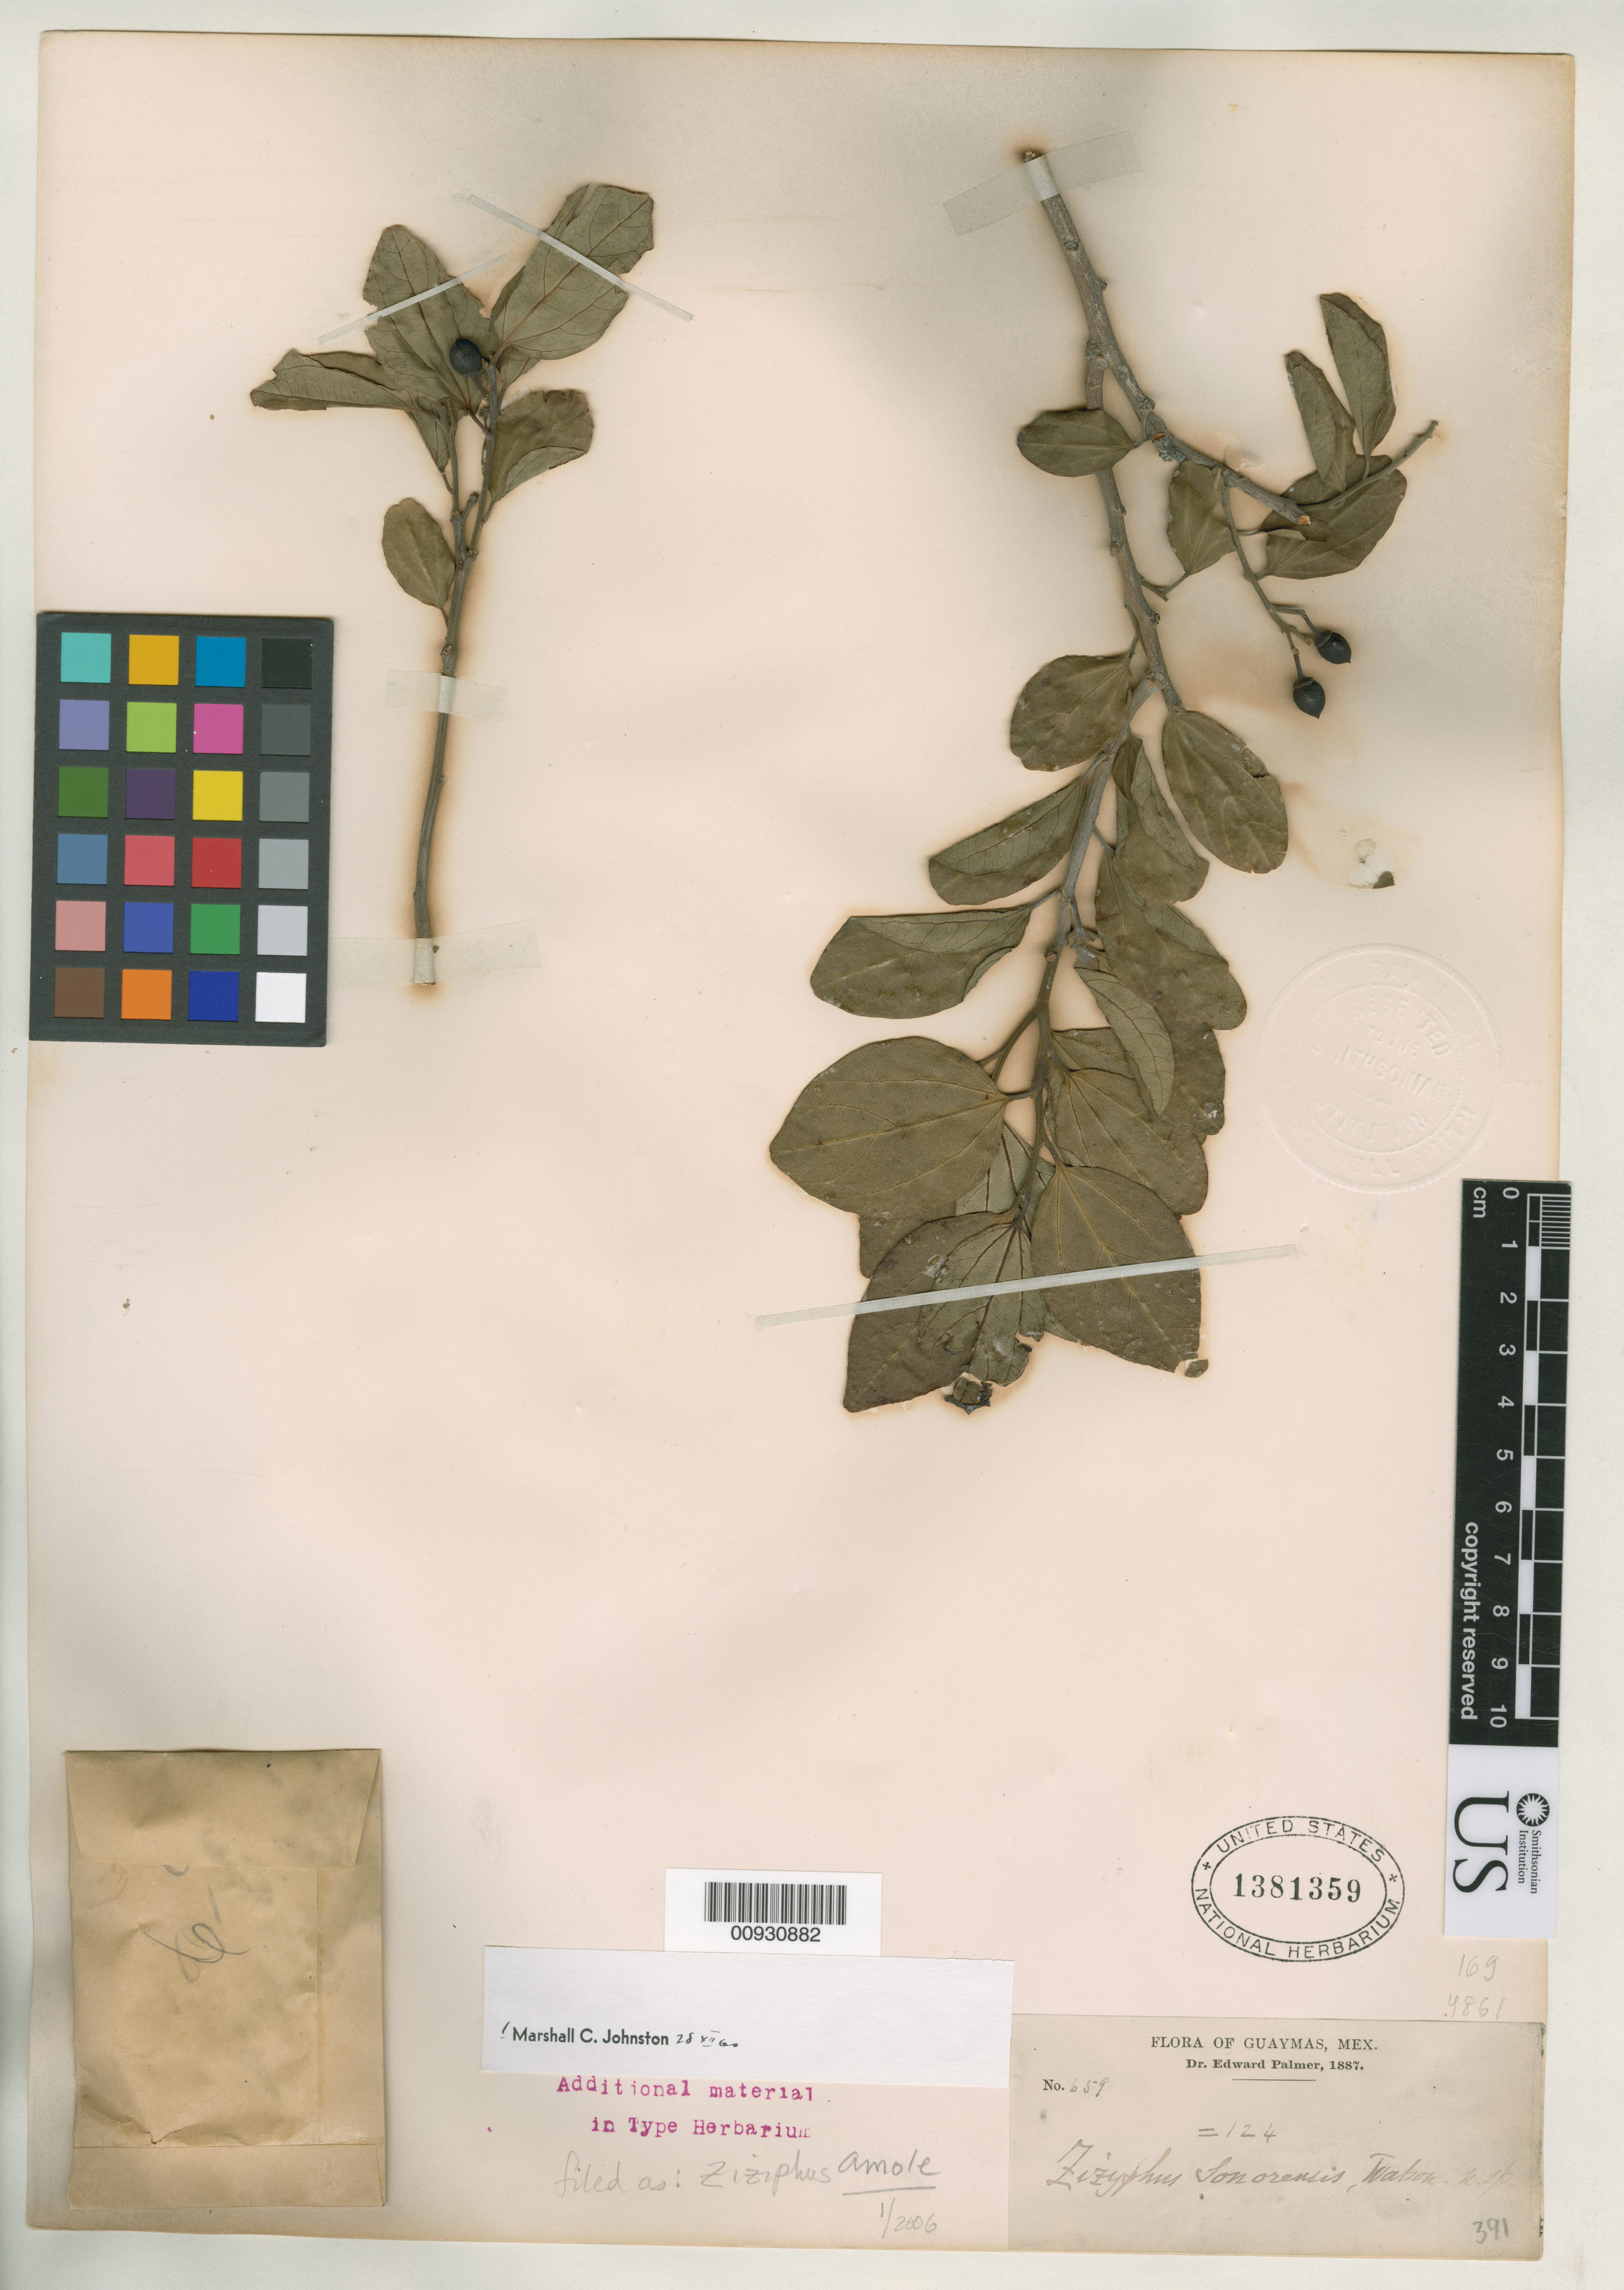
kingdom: Plantae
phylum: Tracheophyta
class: Magnoliopsida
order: Rosales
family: Rhamnaceae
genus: Ziziphus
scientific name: Ziziphus sonorensis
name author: S. Watson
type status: Syntype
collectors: E. Palmer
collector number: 124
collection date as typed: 1887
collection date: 1887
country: Mexico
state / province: Sonora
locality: Guaymas.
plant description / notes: Also annotated as # 659.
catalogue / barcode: US 1381359